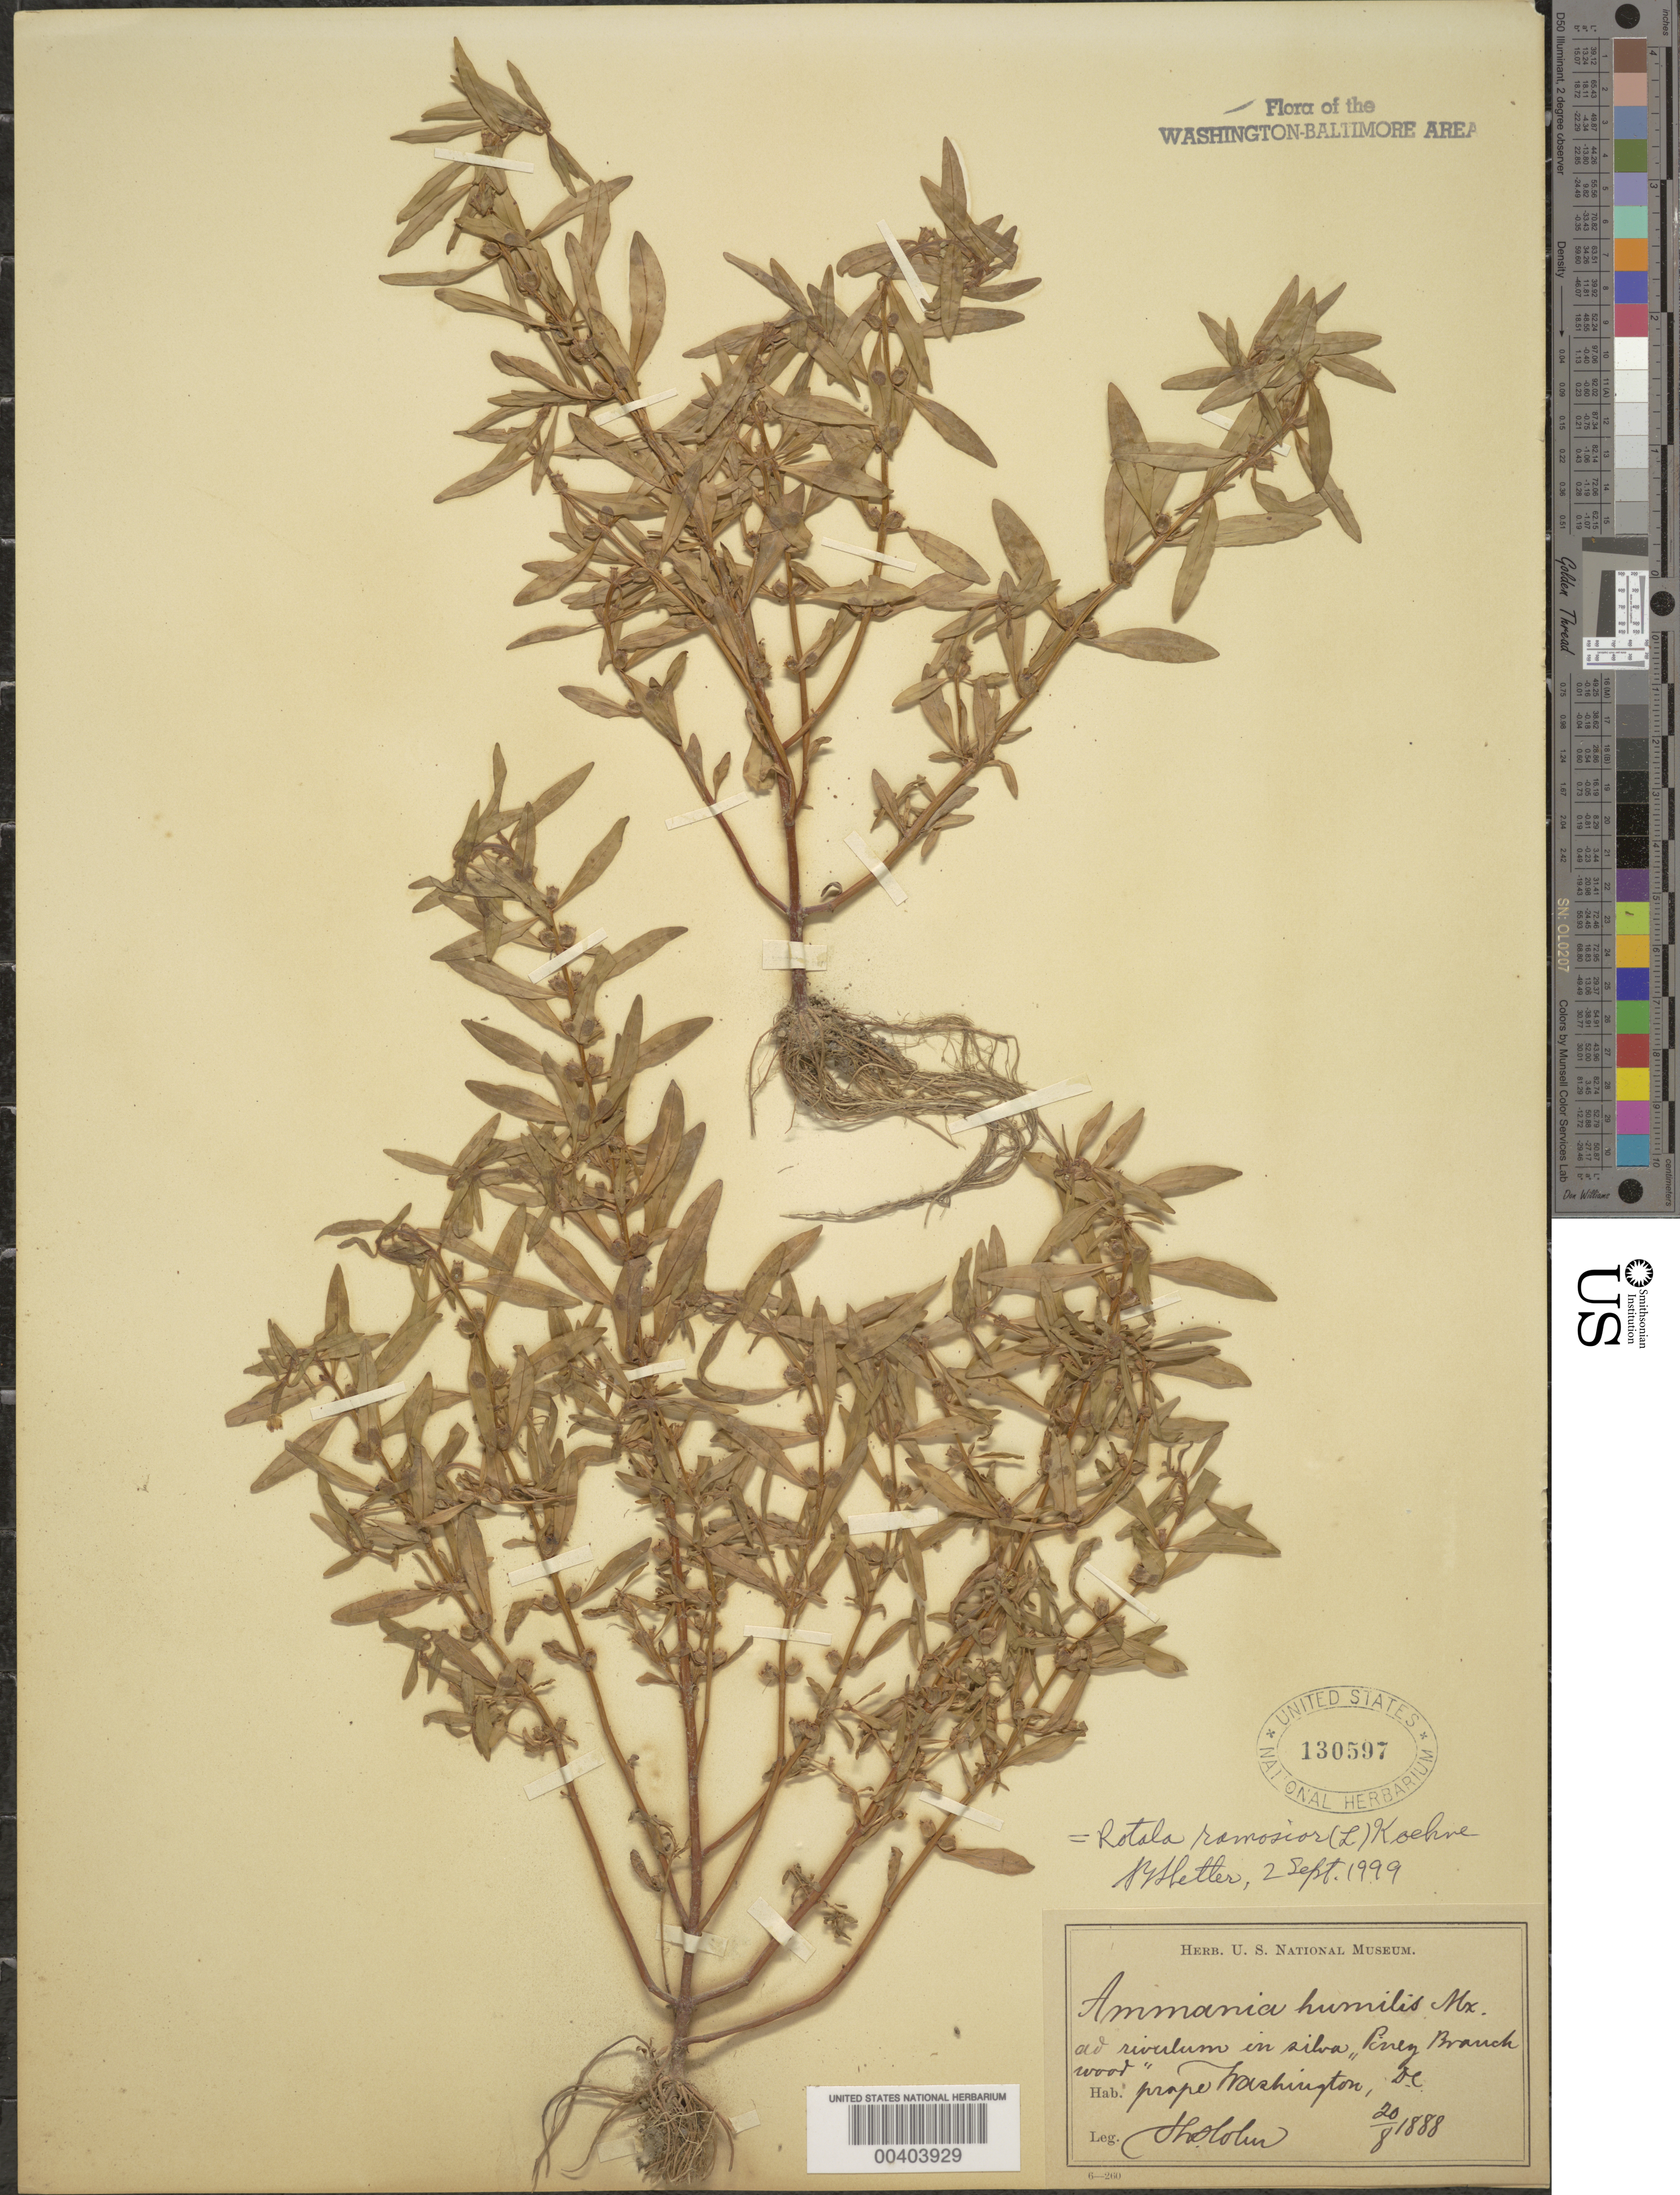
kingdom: Plantae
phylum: Tracheophyta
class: Magnoliopsida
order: Myrtales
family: Lythraceae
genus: Rotala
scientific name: Rotala ramosior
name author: (L.) Koehne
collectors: T. Holm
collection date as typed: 20 Aug 1888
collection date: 1888-08-20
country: United States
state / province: District of Columbia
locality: Piney Branch Rock Creek Park and vicinity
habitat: Woods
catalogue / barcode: US 130597